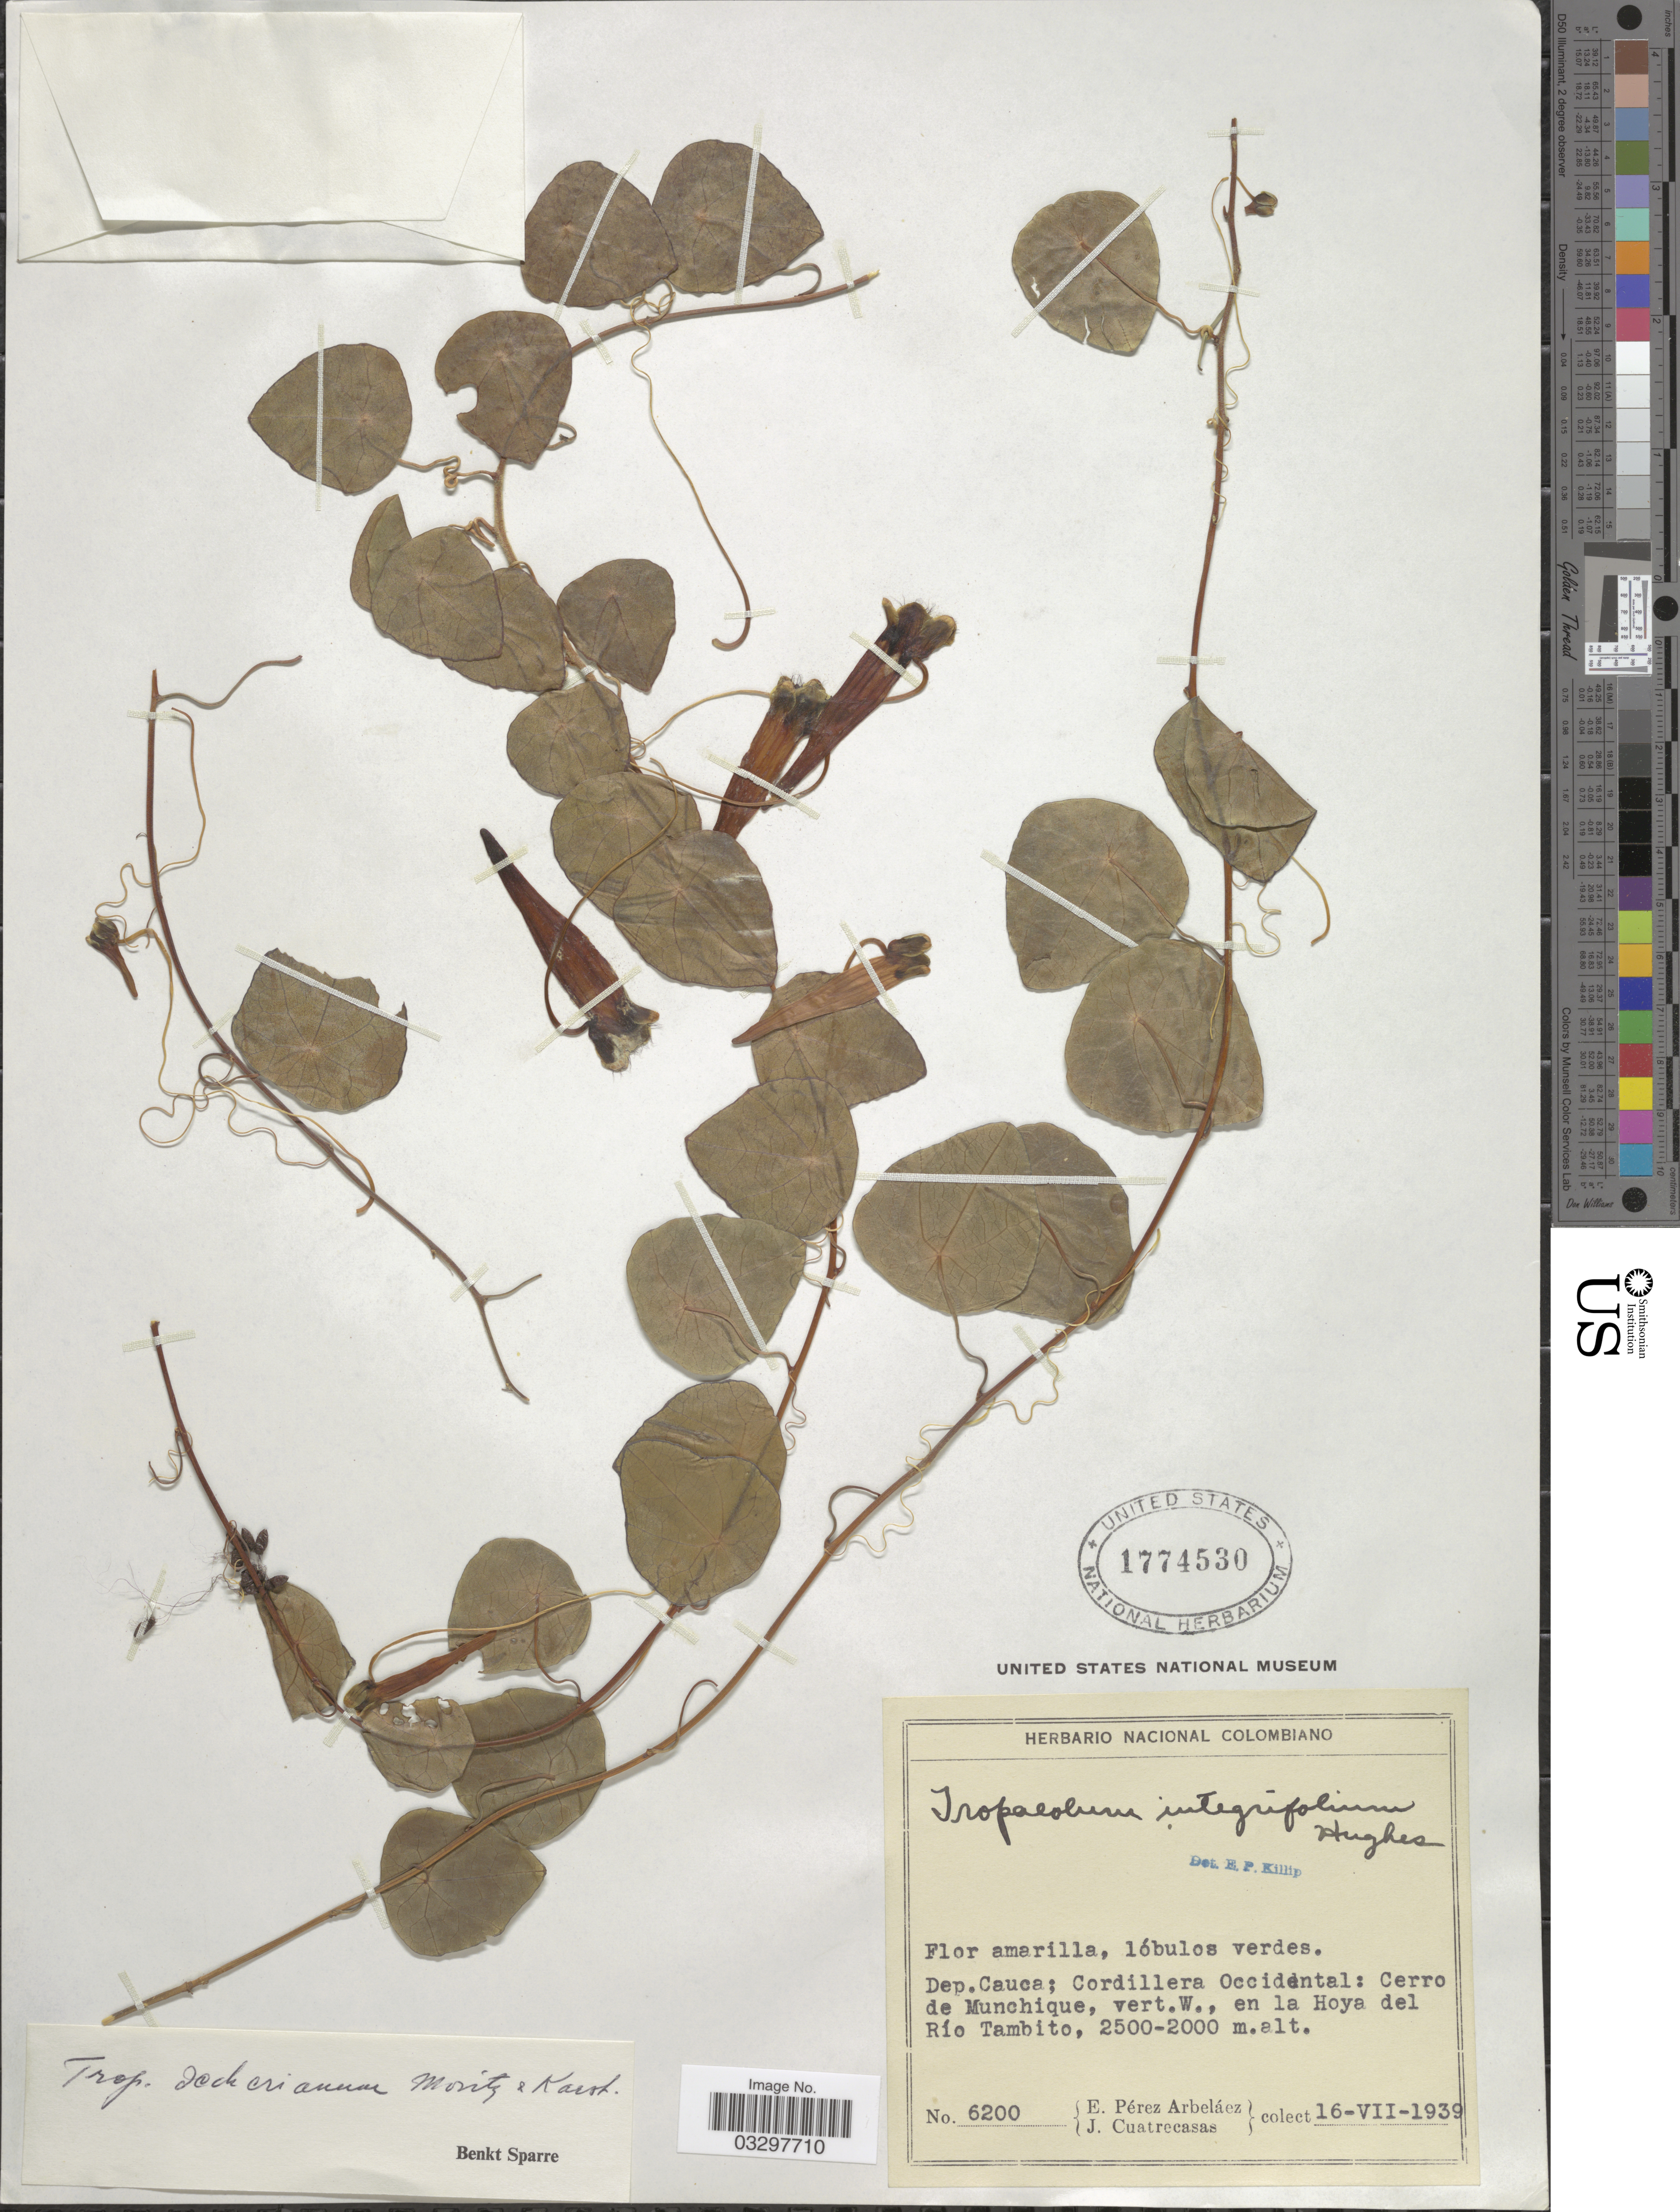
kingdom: Plantae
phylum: Tracheophyta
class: Magnoliopsida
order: Brassicales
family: Tropaeolaceae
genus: Tropaeolum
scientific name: Tropaeolum deckerianum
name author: Moritz & H. Karst.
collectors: E. Pérez Arbeláez & J. Cuatrecasas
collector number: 6200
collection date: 1939-07-16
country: Colombia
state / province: Cauca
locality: Dep. Cauca; Cordillera Occidental: Cerro de Munchique, vert. W. en la Hoya del Río Tambito.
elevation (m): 2000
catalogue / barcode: US 1774530